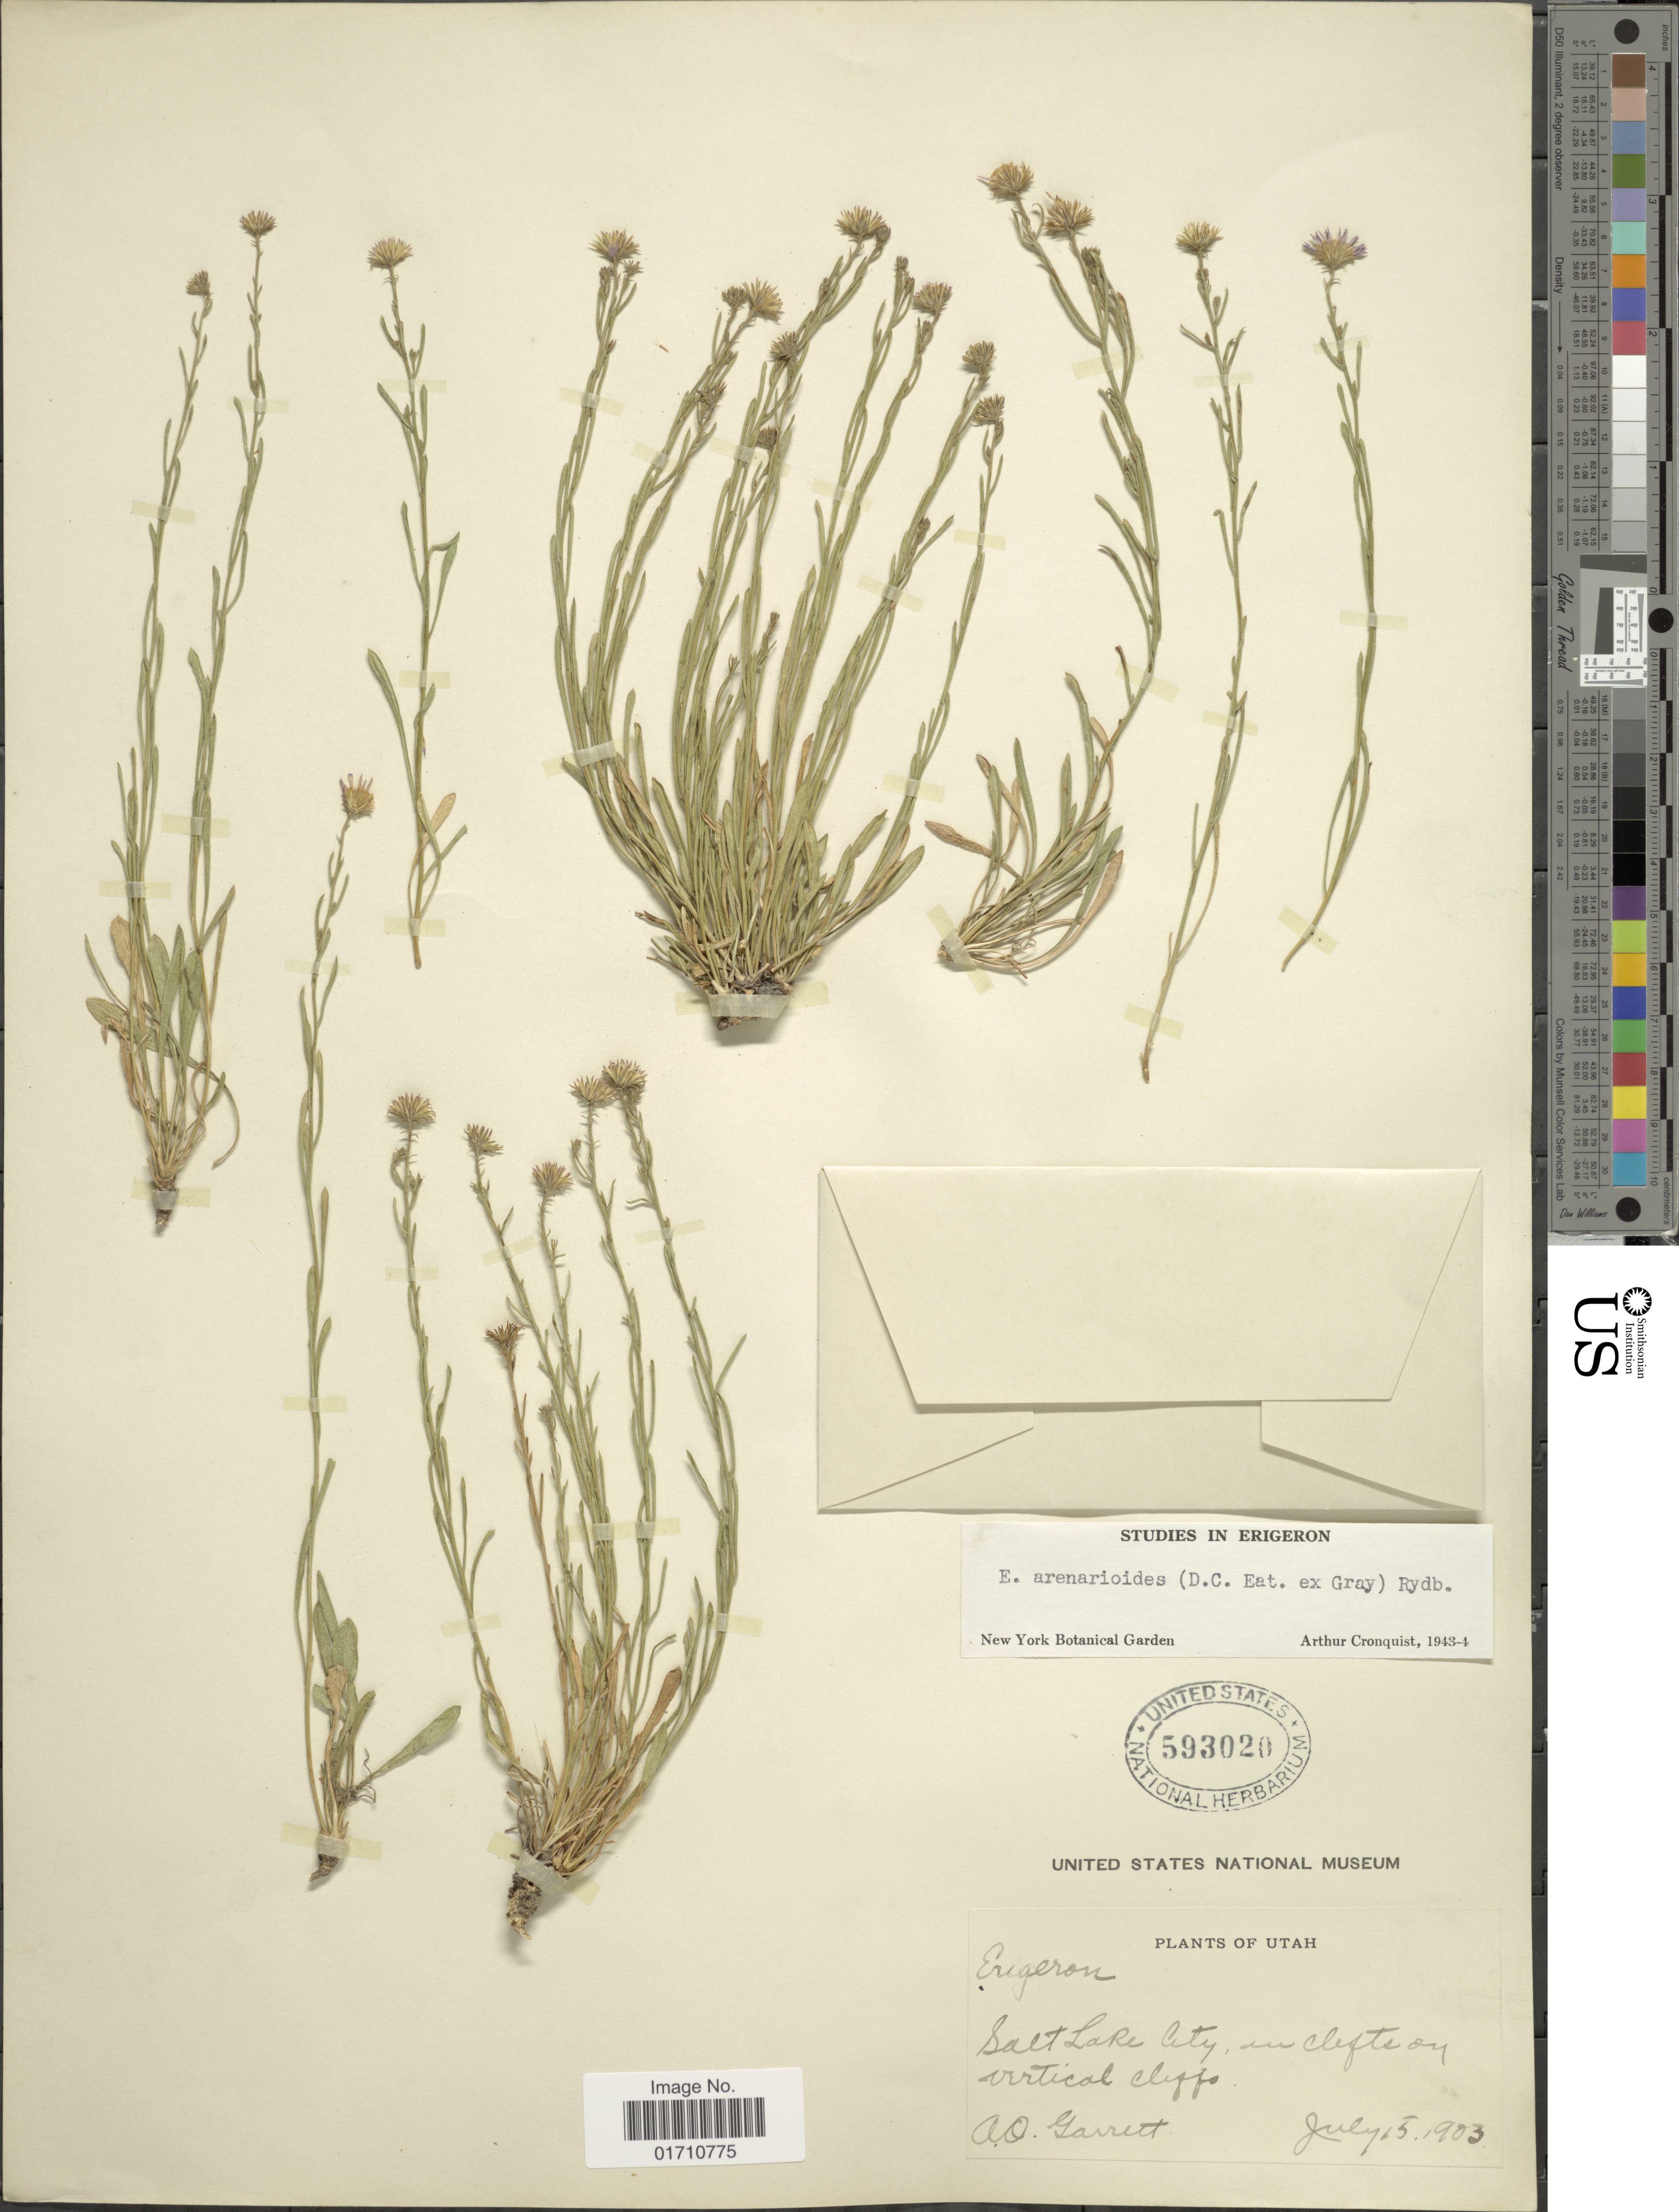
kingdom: Plantae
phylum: Tracheophyta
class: Magnoliopsida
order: Asterales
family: Asteraceae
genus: Erigeron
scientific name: Erigeron arenarioides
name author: (D.C. Eaton) Rydb.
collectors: A. O. Garrett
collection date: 1903-07-15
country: United States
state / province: Utah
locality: Salt Lake City, in clefts in vertical cliffs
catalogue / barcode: US 593020